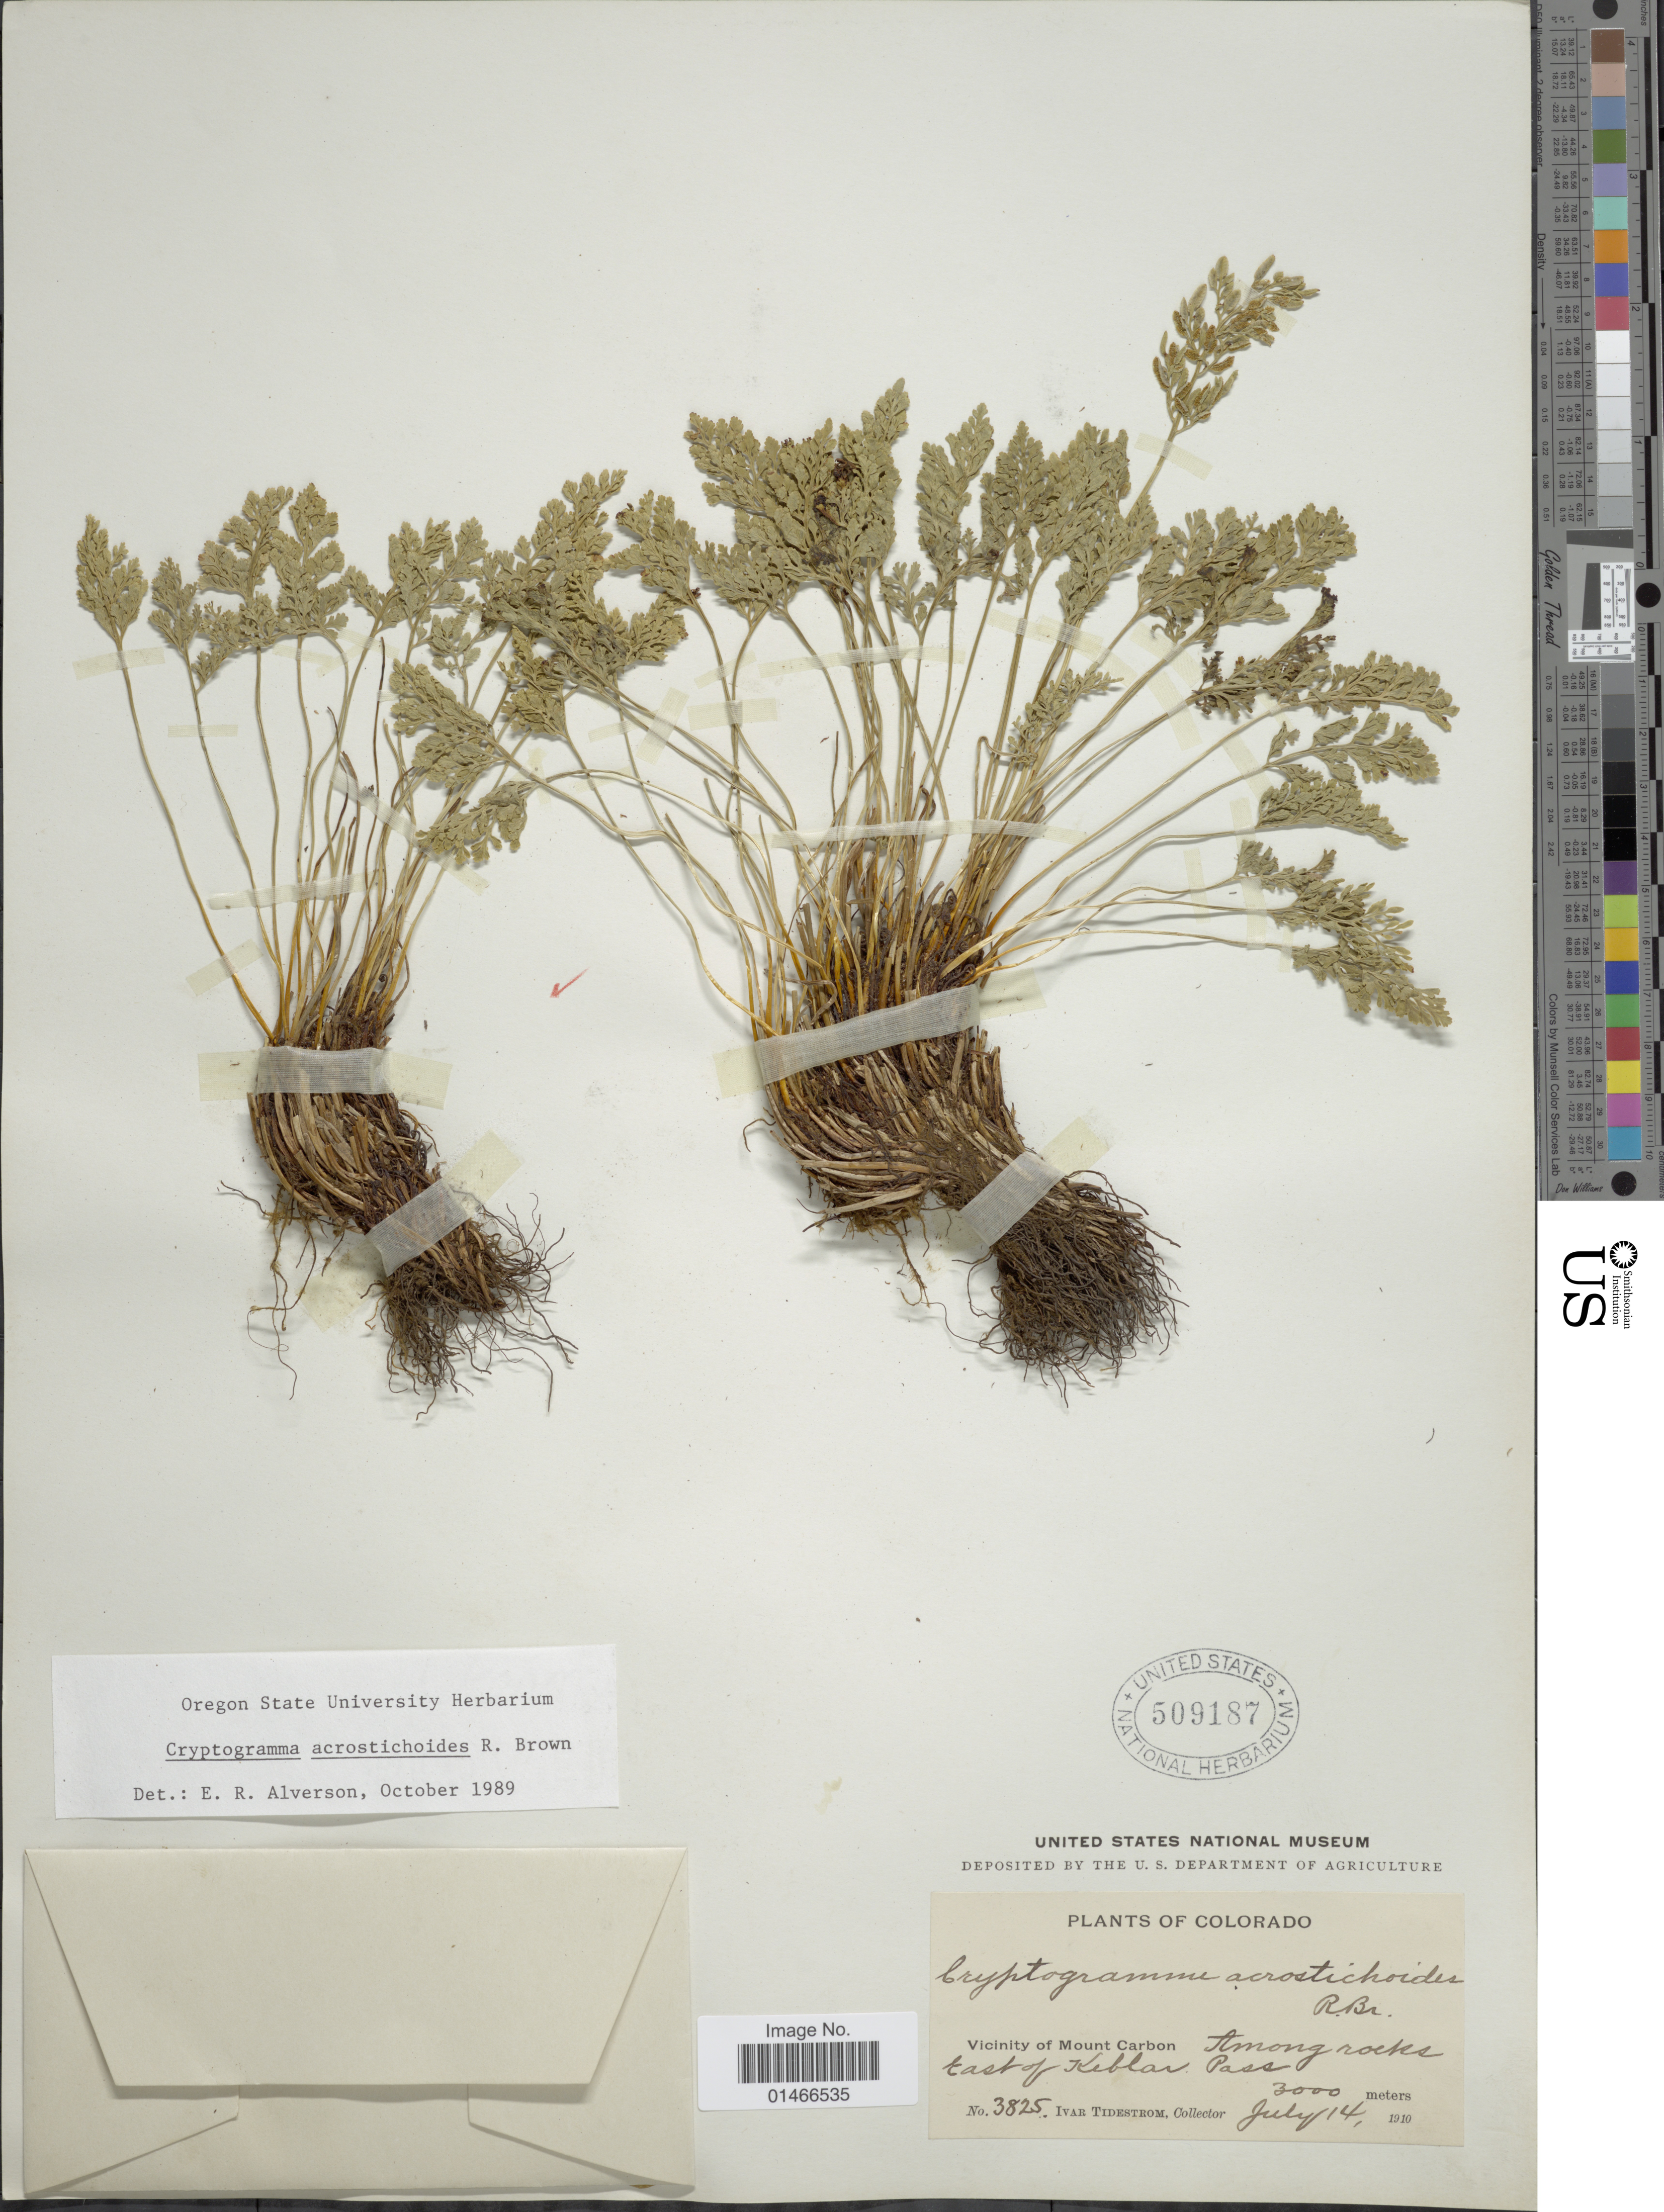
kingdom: Plantae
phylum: Tracheophyta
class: Polypodiopsida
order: Polypodiales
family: Pteridaceae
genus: Cryptogramma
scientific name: Cryptogramma acrostichoides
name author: R. Br.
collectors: I. F. Tidestrom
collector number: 3825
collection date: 1910-07-14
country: United States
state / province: Colorado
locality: Vicinity of Mount Carbon among rocks East of Kebler Pass.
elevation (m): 3000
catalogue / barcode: US 509187